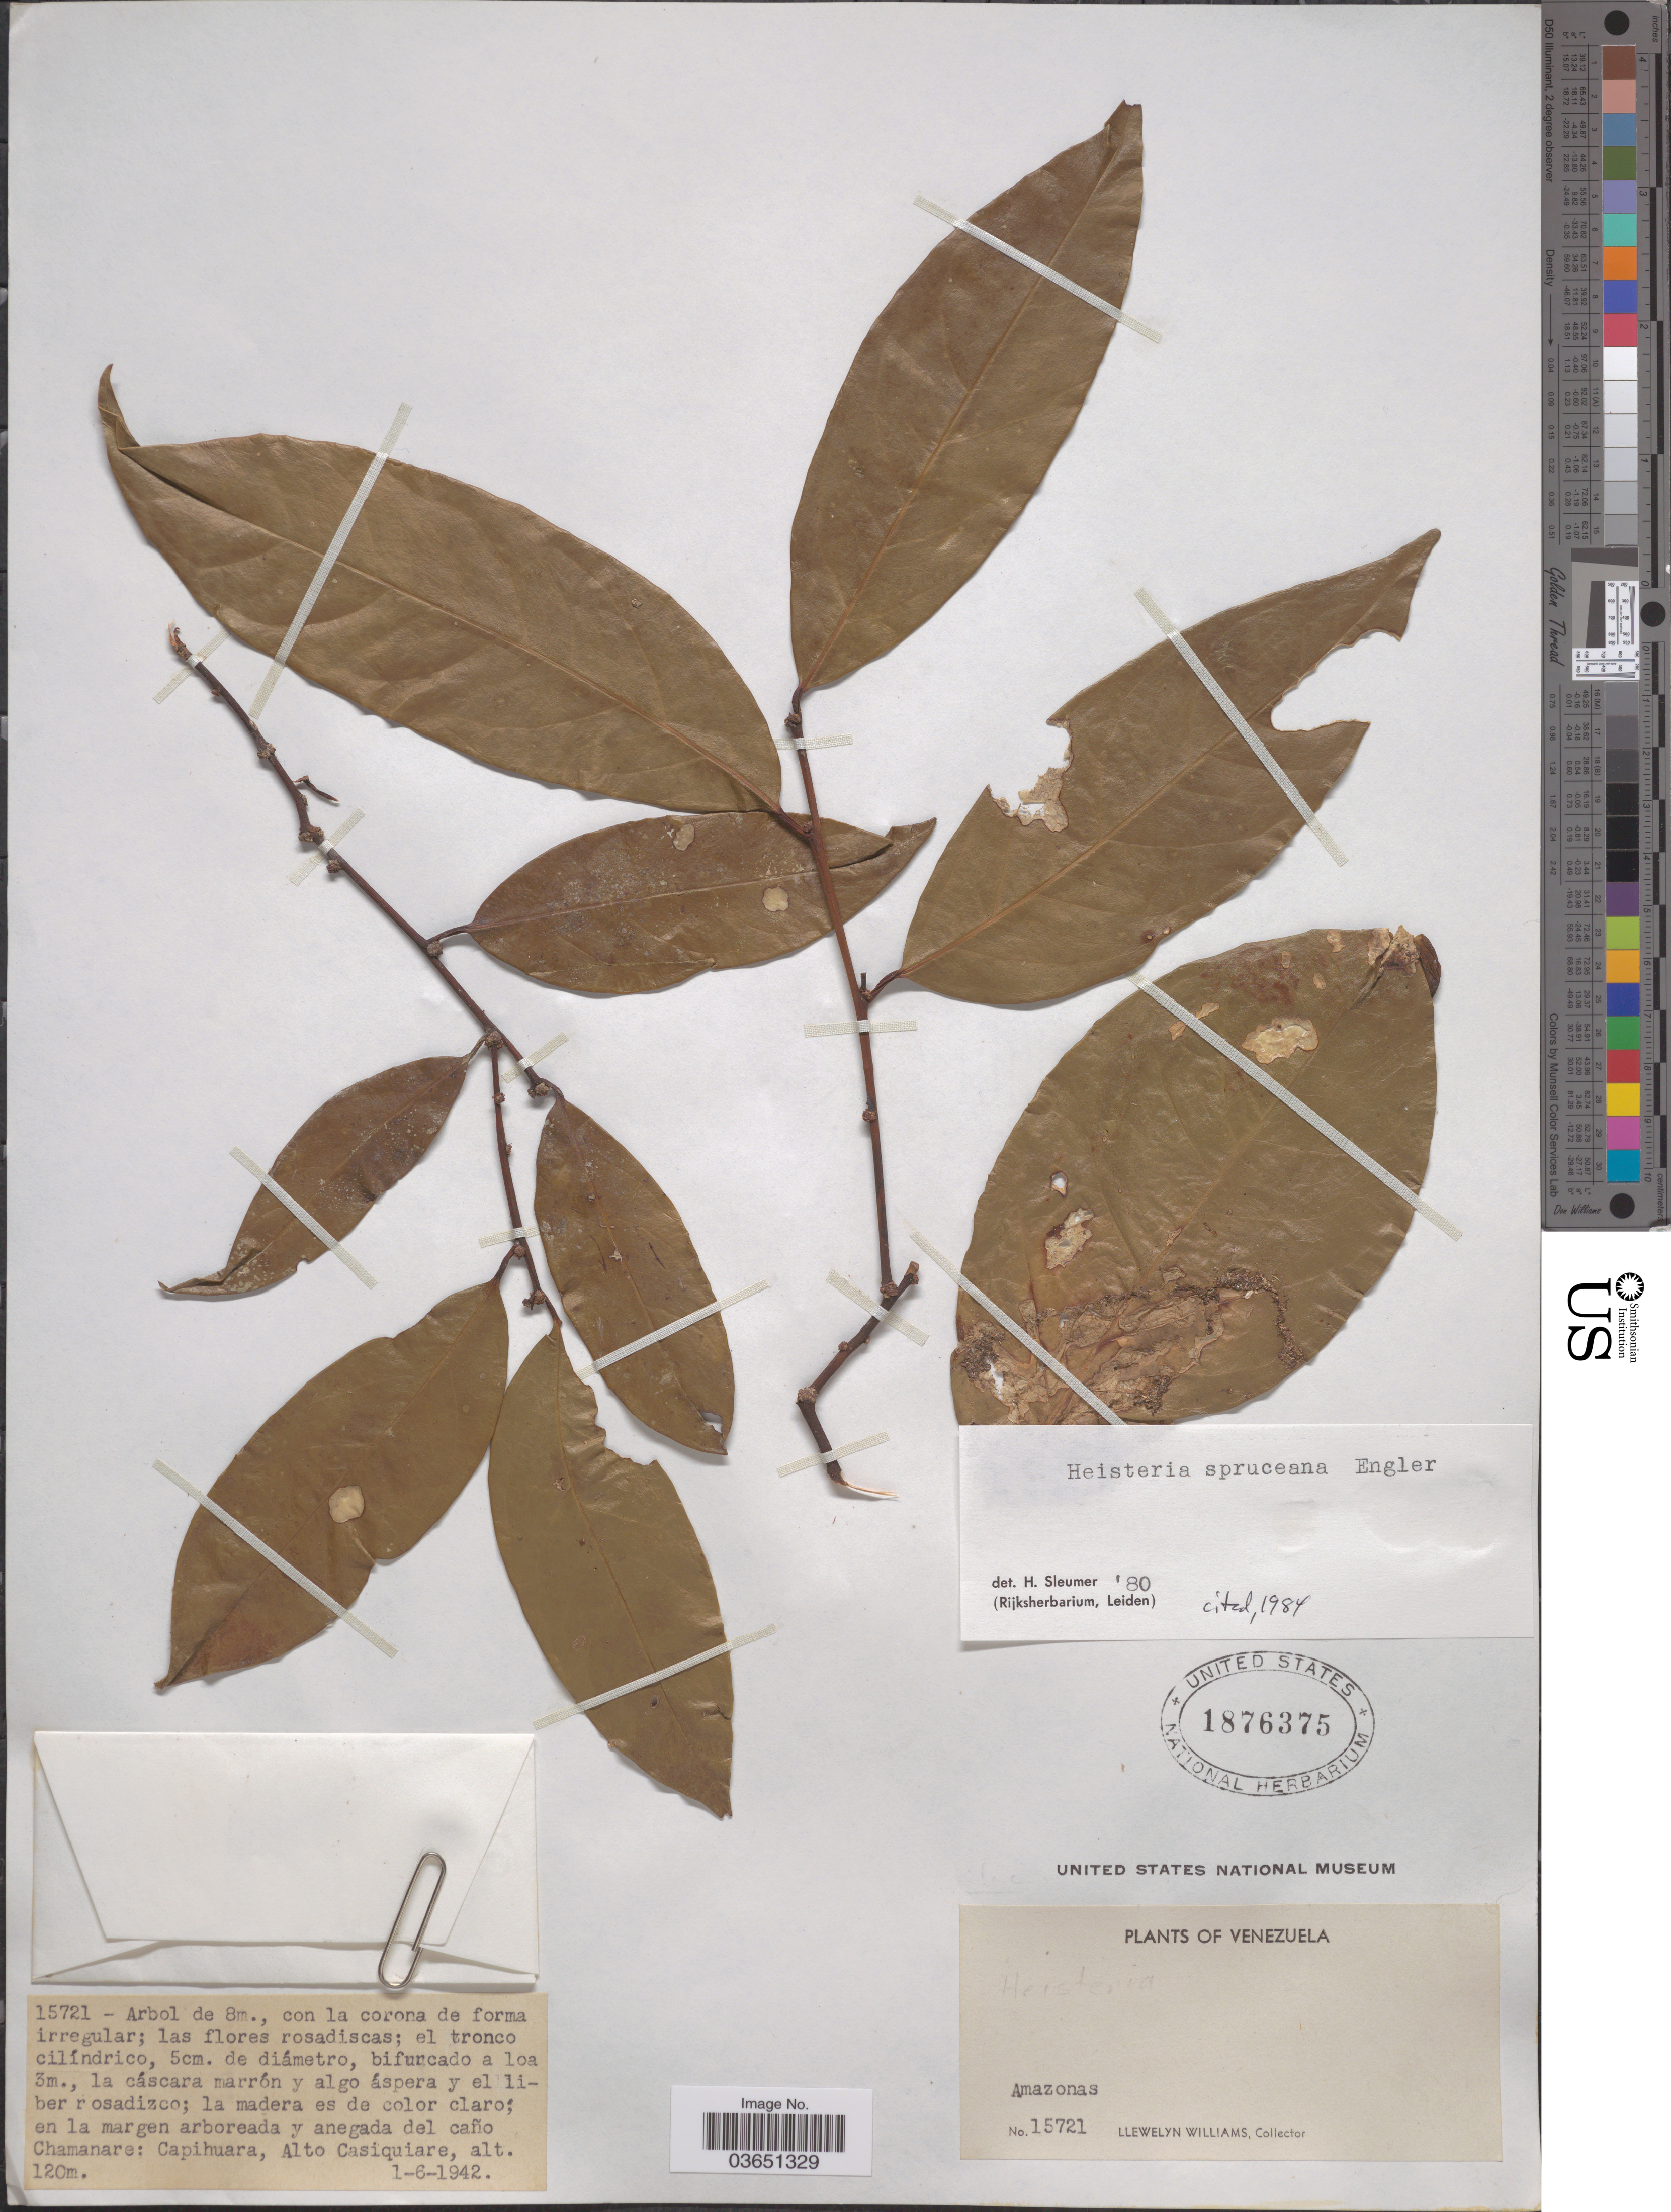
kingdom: Plantae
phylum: Tracheophyta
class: Magnoliopsida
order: Santalales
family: Erythropalaceae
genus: Heisteria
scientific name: Heisteria spruceana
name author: Engl.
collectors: Ll. Williams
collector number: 15721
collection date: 1942-06-01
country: Venezuela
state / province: Amazonas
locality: En la margen arboreada y anegada del caño Chamanare; Capihuara, Alto Casiquiare.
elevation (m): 120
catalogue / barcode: US 1876375